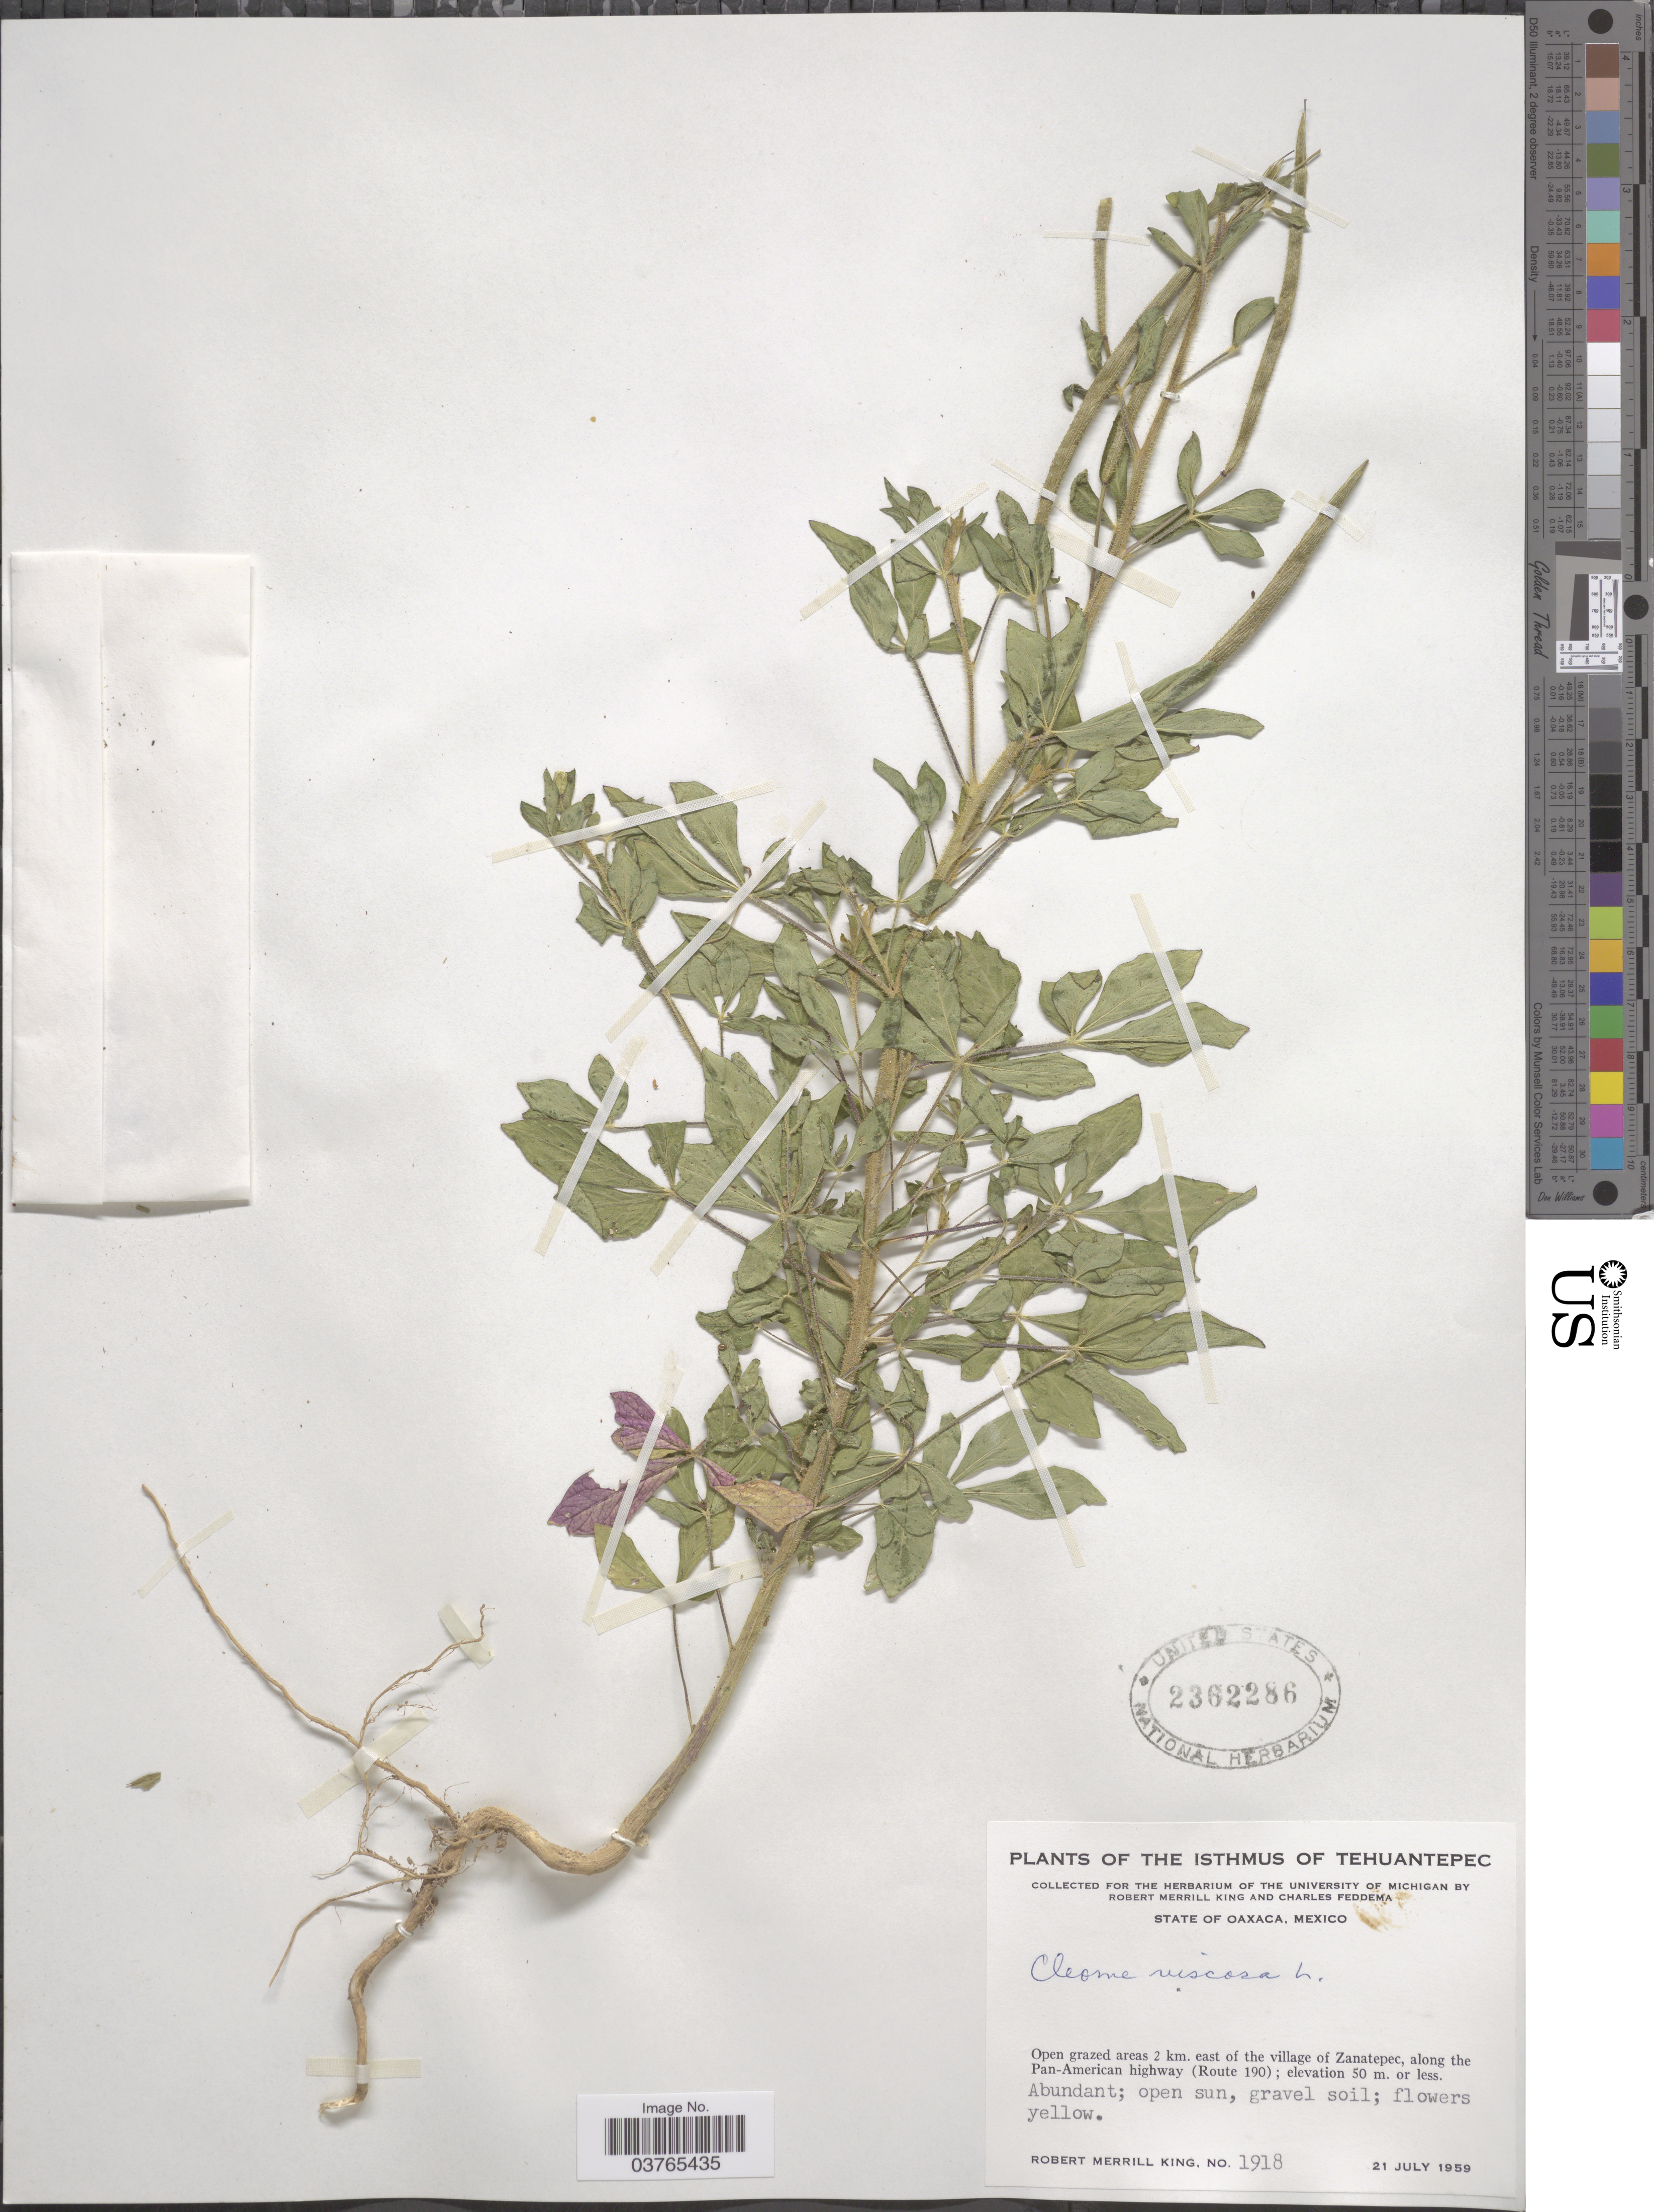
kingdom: Plantae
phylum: Tracheophyta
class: Magnoliopsida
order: Brassicales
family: Cleomaceae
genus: Arivela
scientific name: Arivela viscosa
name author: (L.) Raf.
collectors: R. M. King & C. Feddema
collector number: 1918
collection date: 1959-07-21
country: Mexico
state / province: Oaxaca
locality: The Isthmus of Tehuantepec. 2 km. east of the village of Zanatepec, along the Pan-American highway (Route 190).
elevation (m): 50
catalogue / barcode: US 2362286